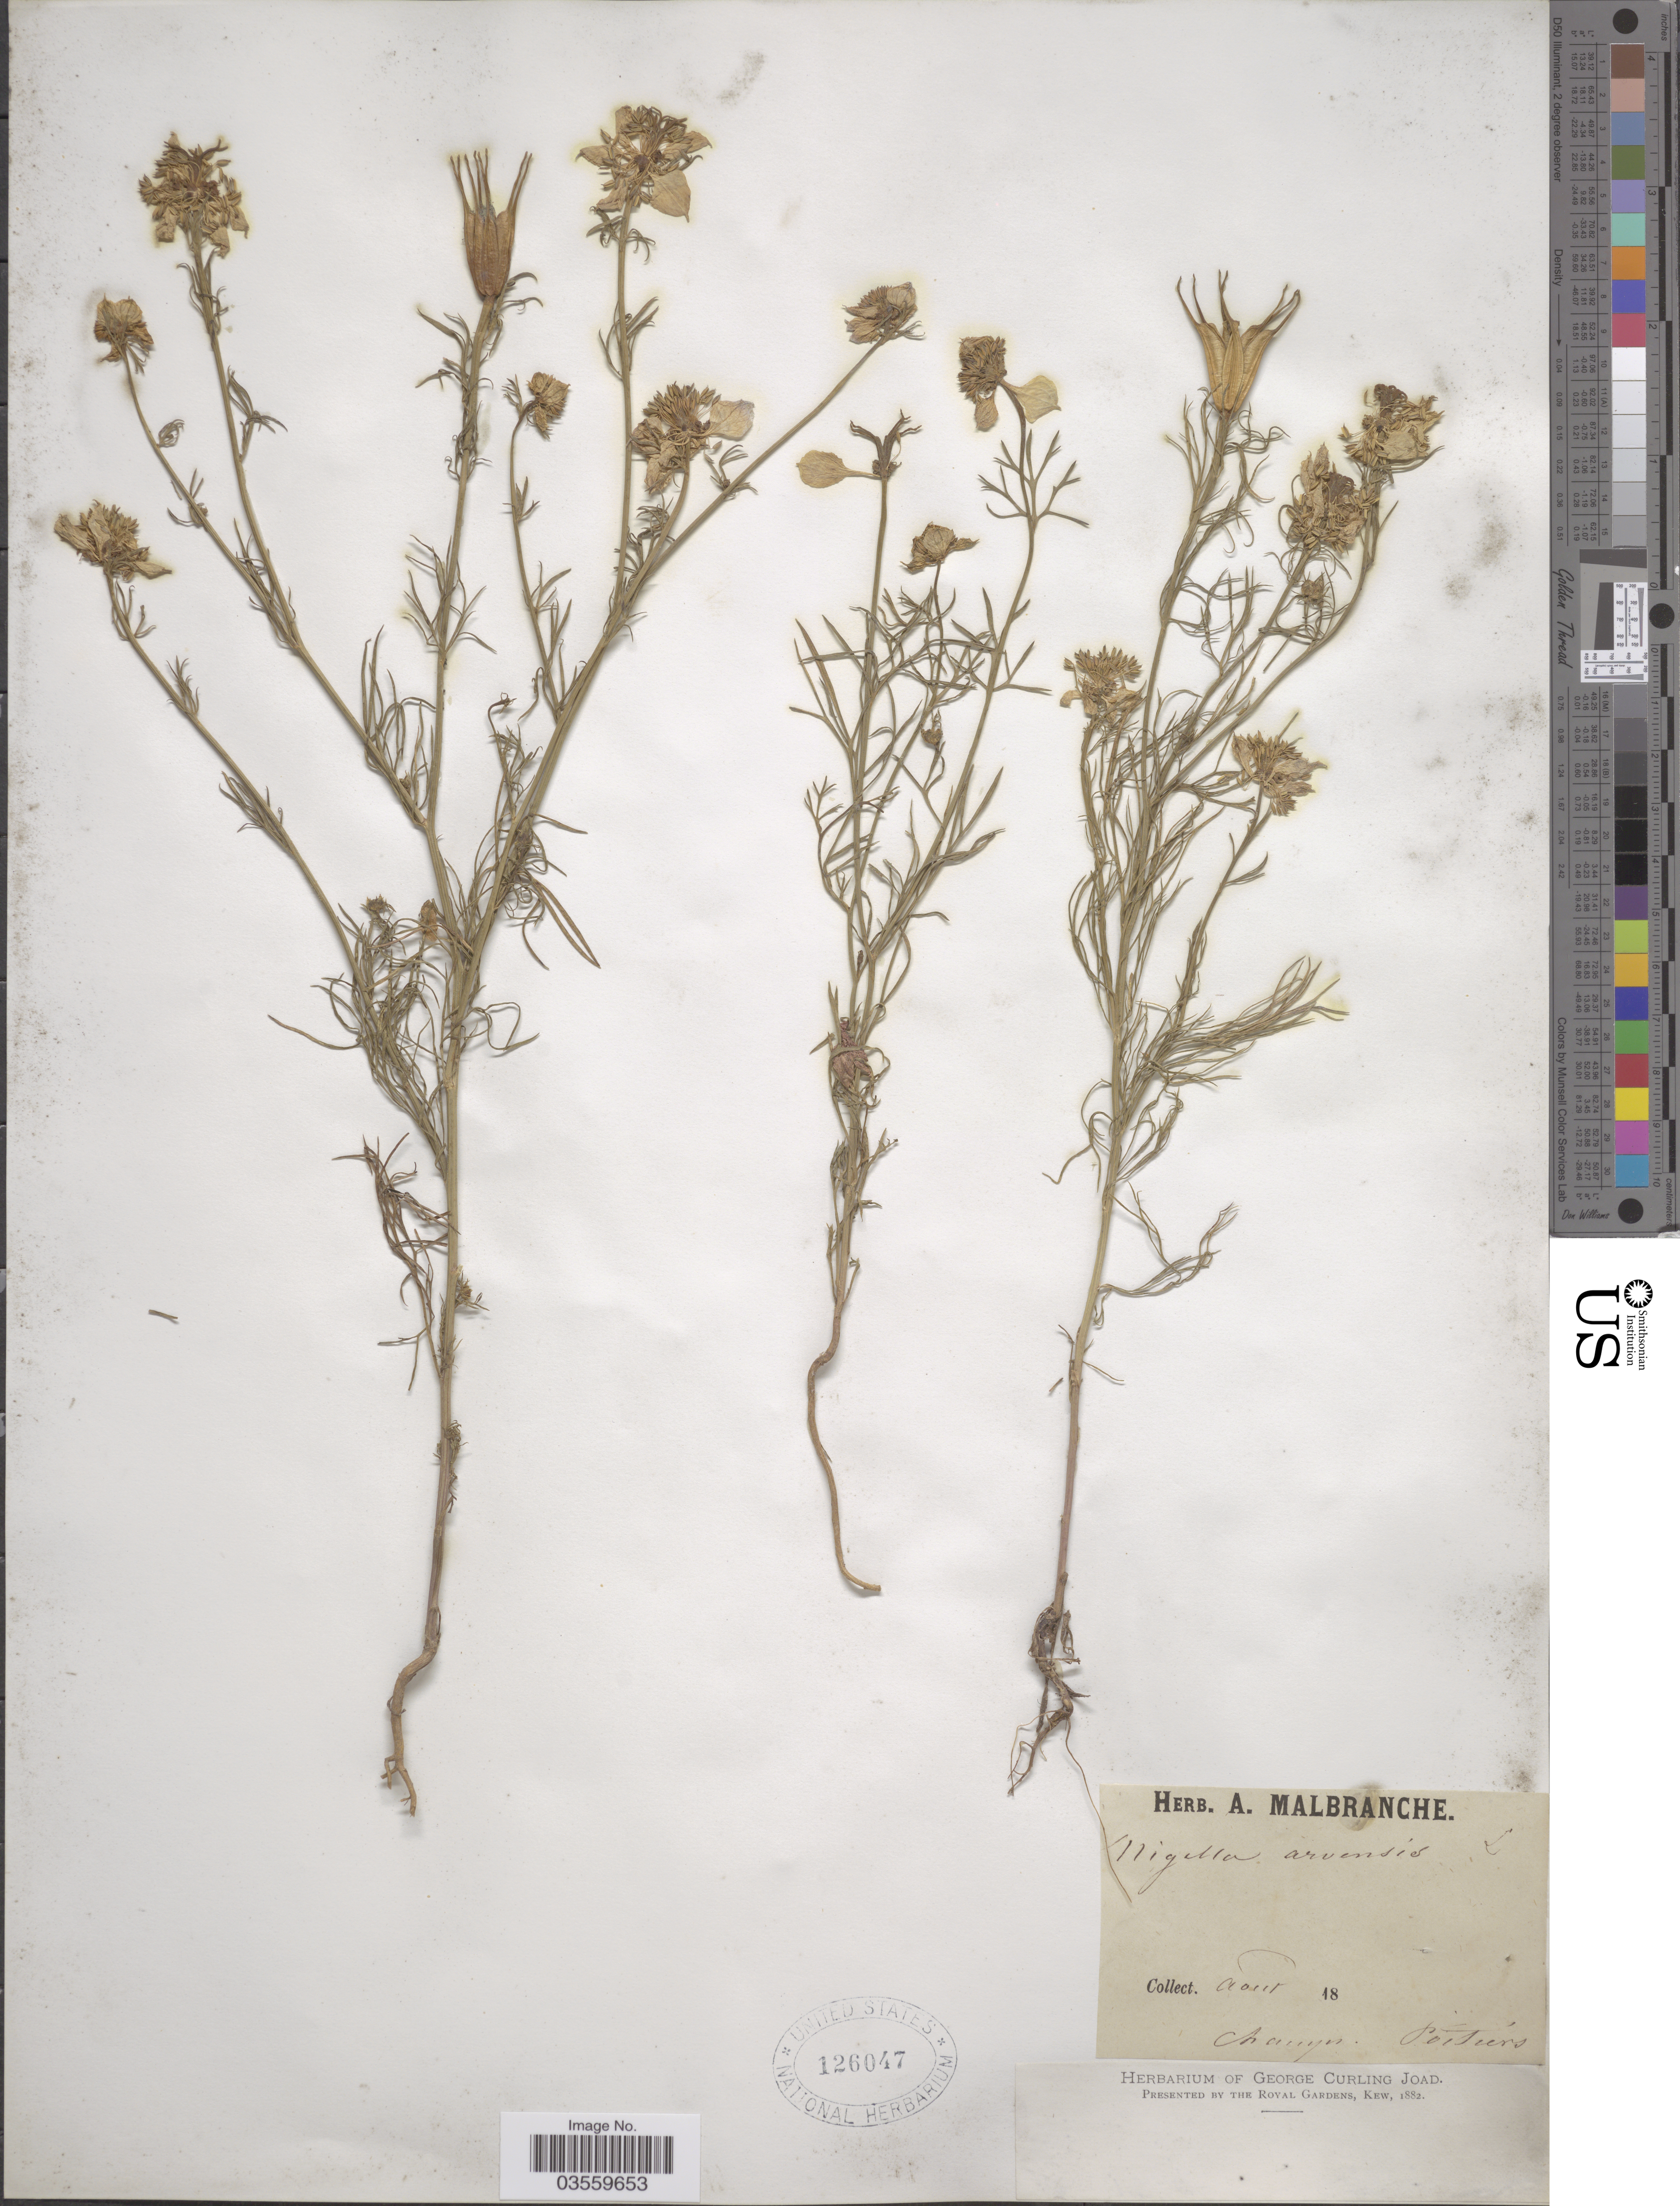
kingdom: Plantae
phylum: Tracheophyta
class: Magnoliopsida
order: Ranunculales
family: Ranunculaceae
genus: Nigella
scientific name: Nigella arvensis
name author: L.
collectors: Ex herb. A. Malbranche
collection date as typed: aout 18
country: France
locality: Champs Poitiers.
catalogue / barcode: US 126047